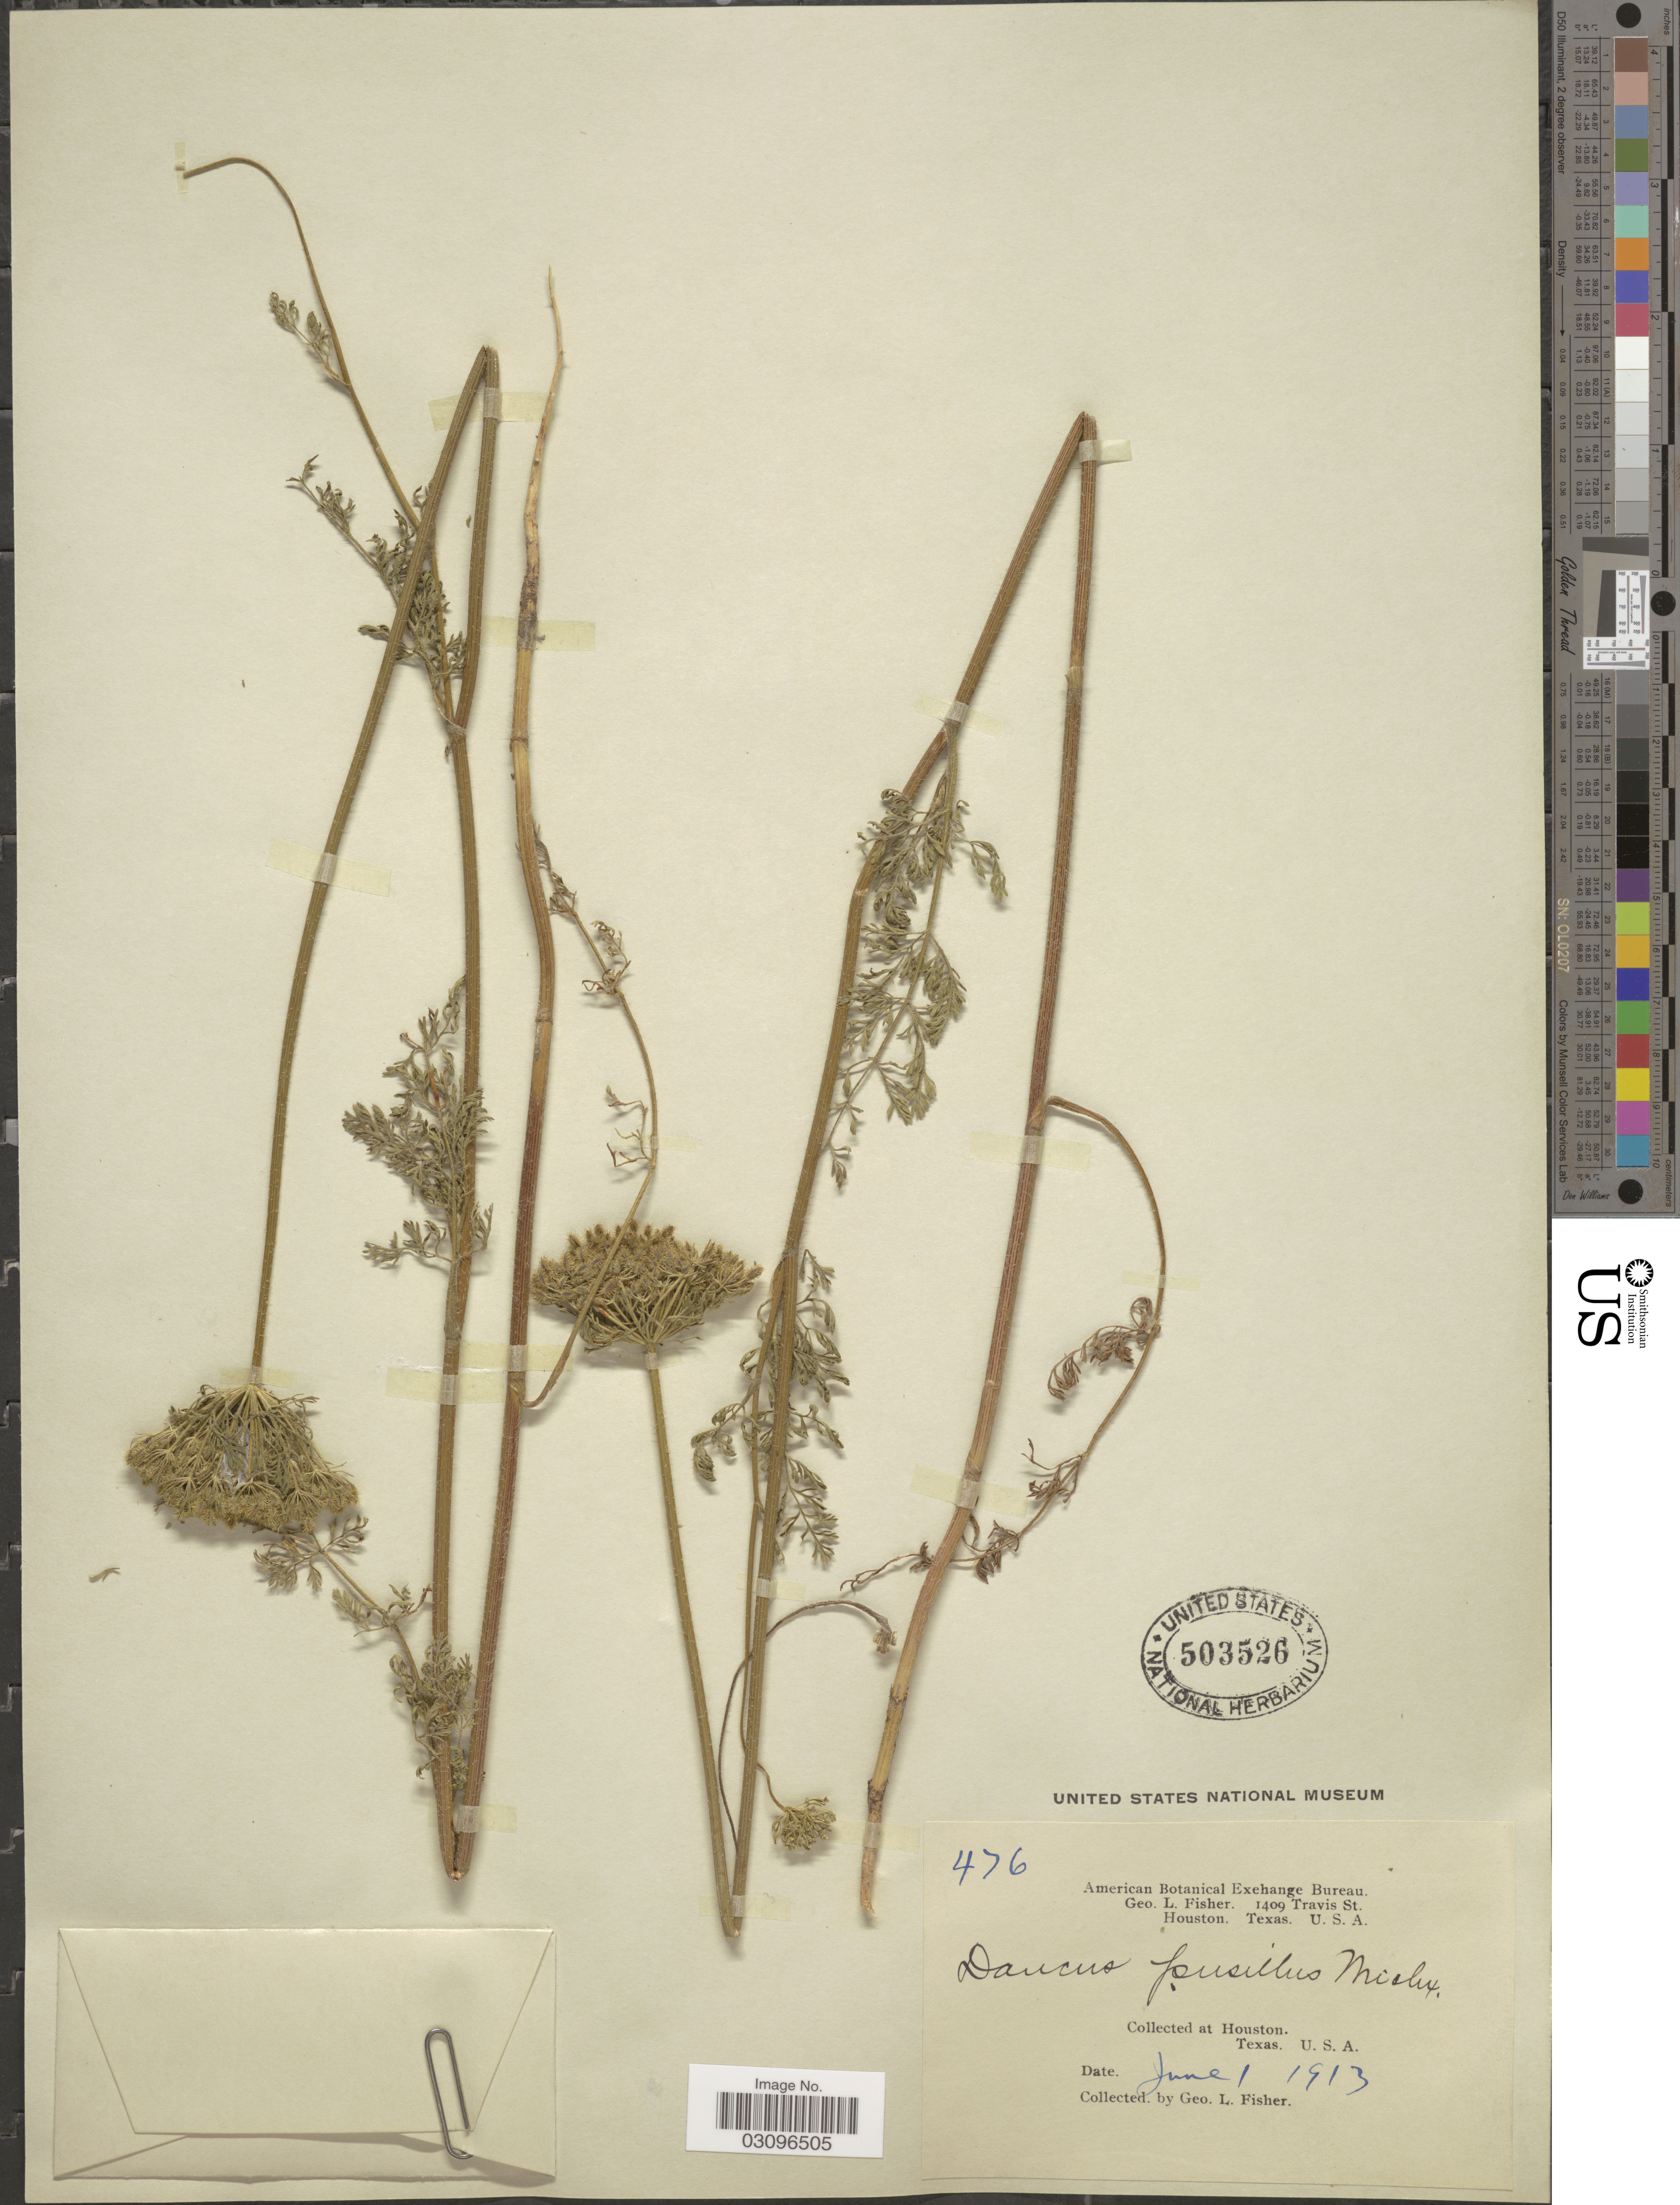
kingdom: Plantae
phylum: Tracheophyta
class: Magnoliopsida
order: Apiales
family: Apiaceae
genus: Daucus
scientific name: Daucus pusillus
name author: Michx.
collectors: G. L. Fisher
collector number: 476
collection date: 1913-06-01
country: United States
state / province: Texas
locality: Houston.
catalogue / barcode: US 503526